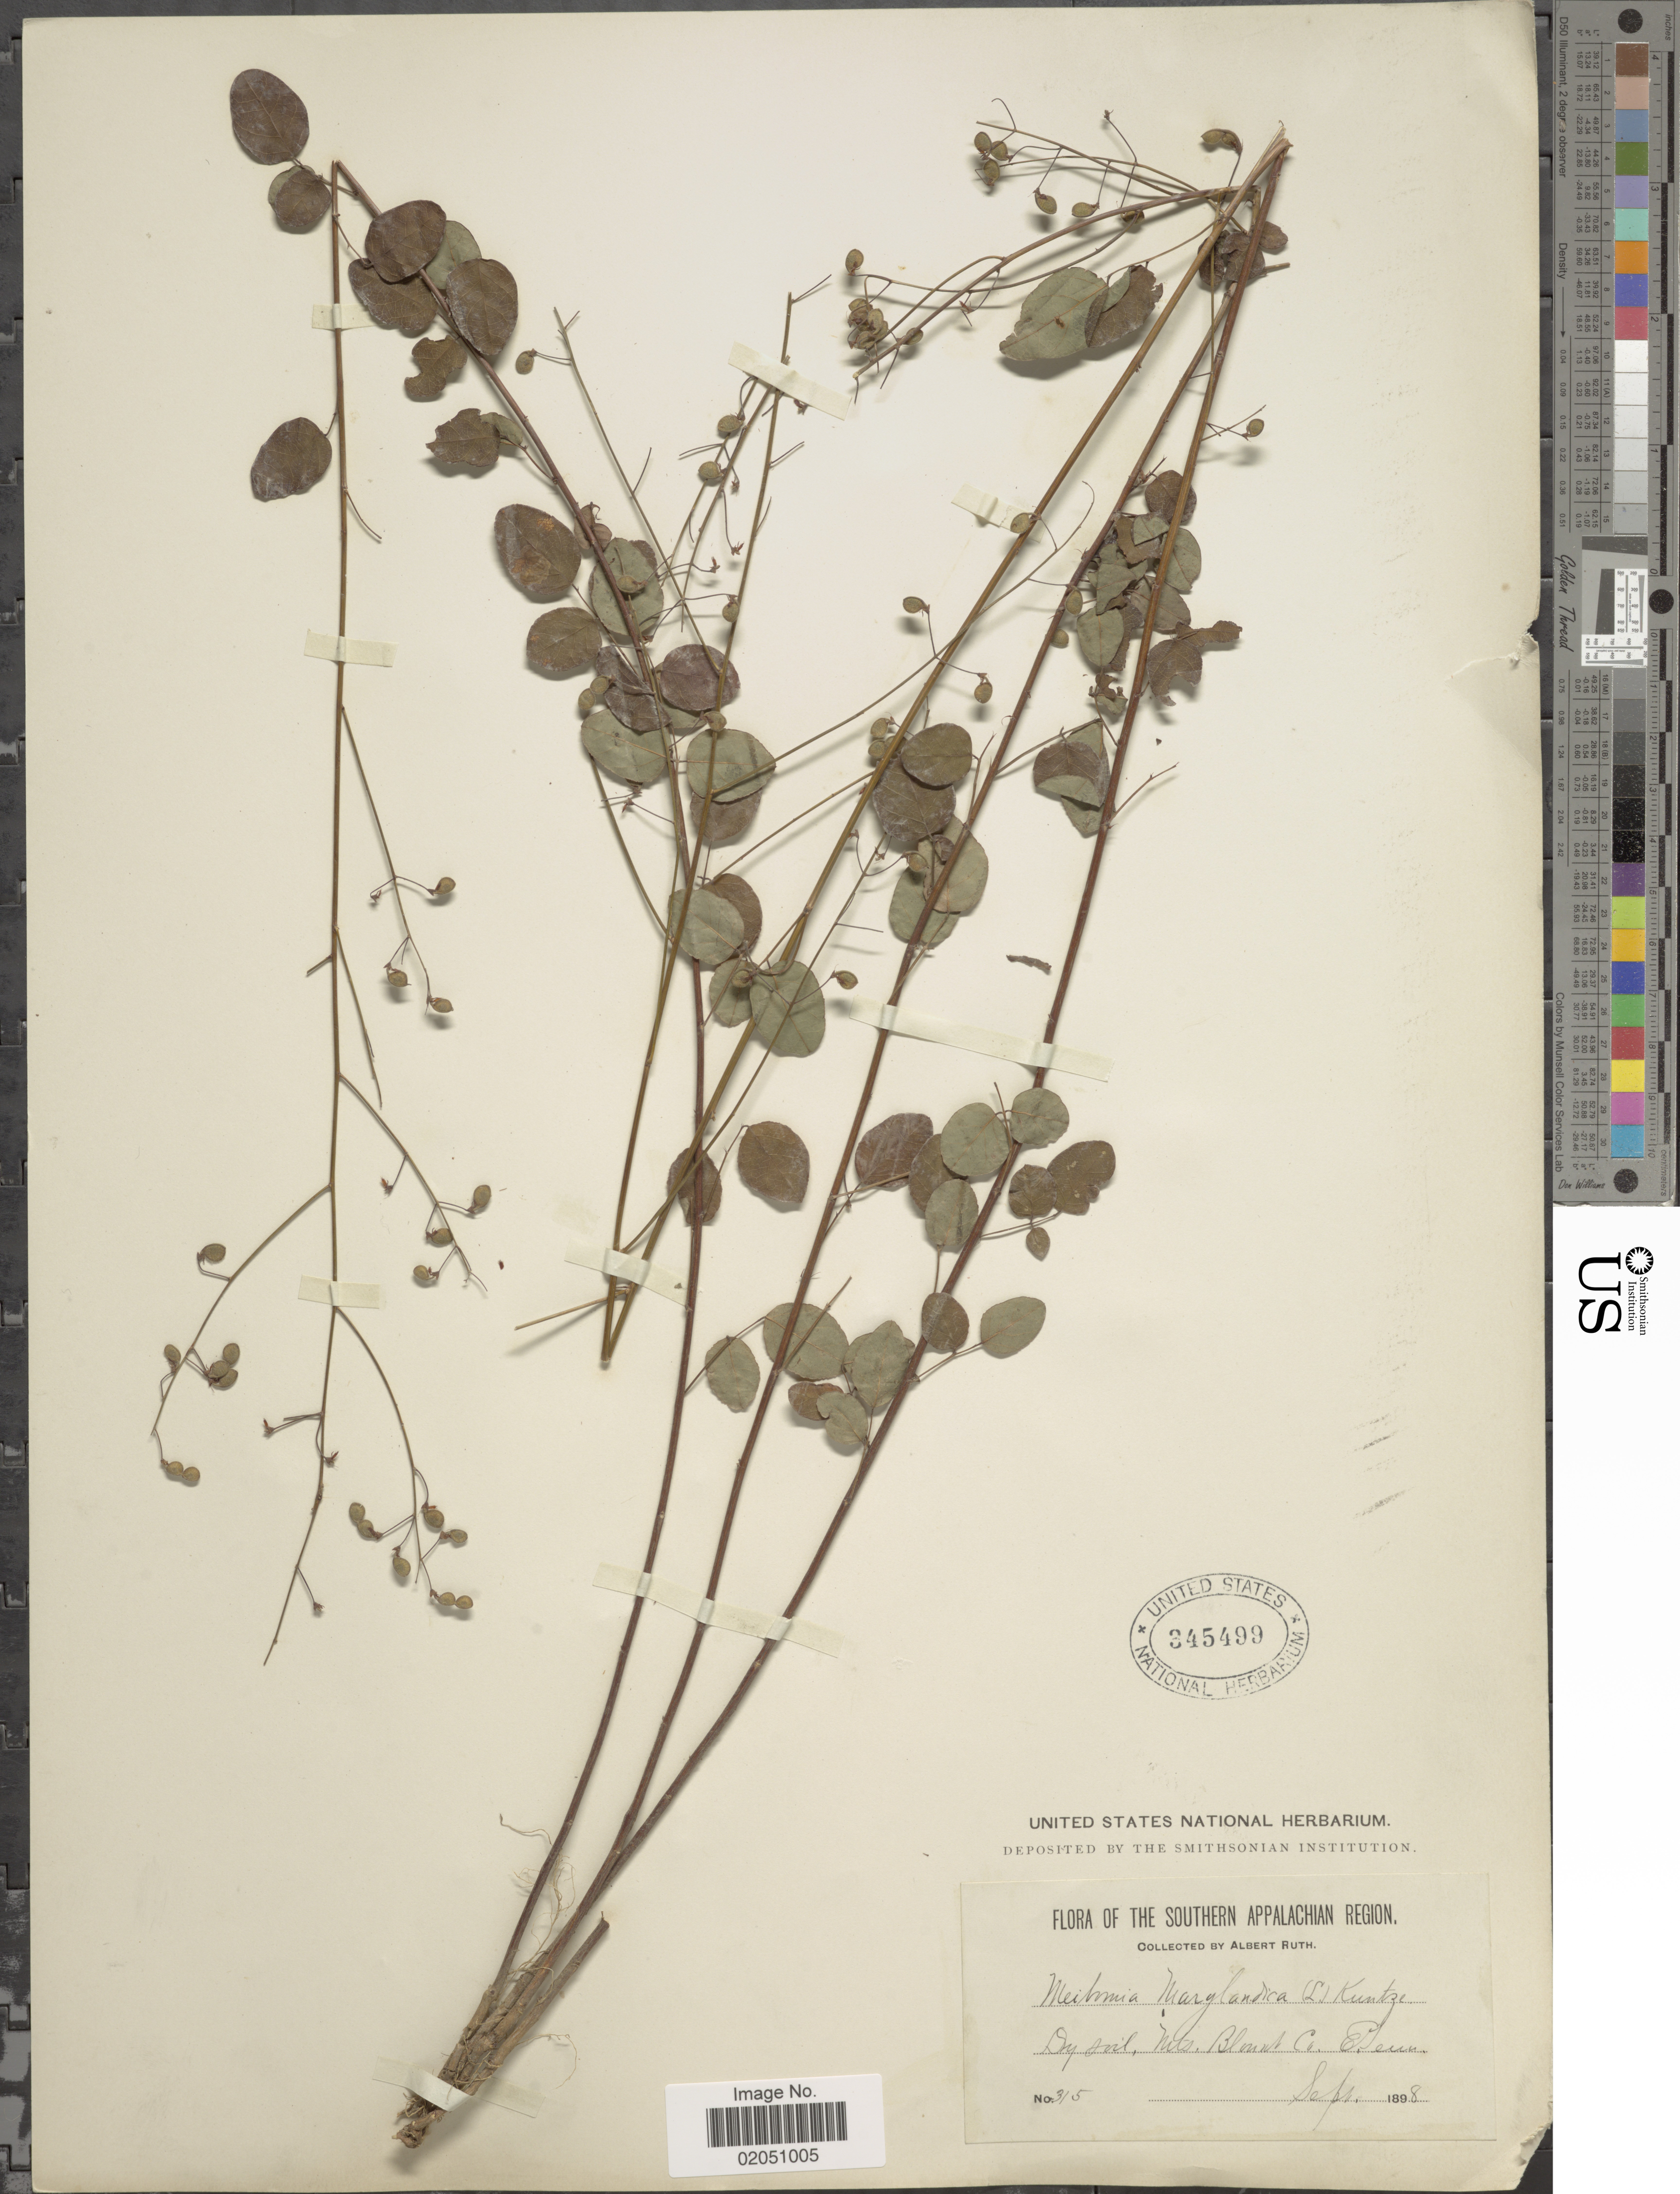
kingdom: Plantae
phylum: Tracheophyta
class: Magnoliopsida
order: Fabales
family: Fabaceae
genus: Desmodium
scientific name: Desmodium marilandicum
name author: Darl.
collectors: A. Ruth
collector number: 315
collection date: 1898-09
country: United States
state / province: Pennsylvania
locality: The Southern Appalachian Region, Dry soil, Mts Blount Co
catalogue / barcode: US 345499